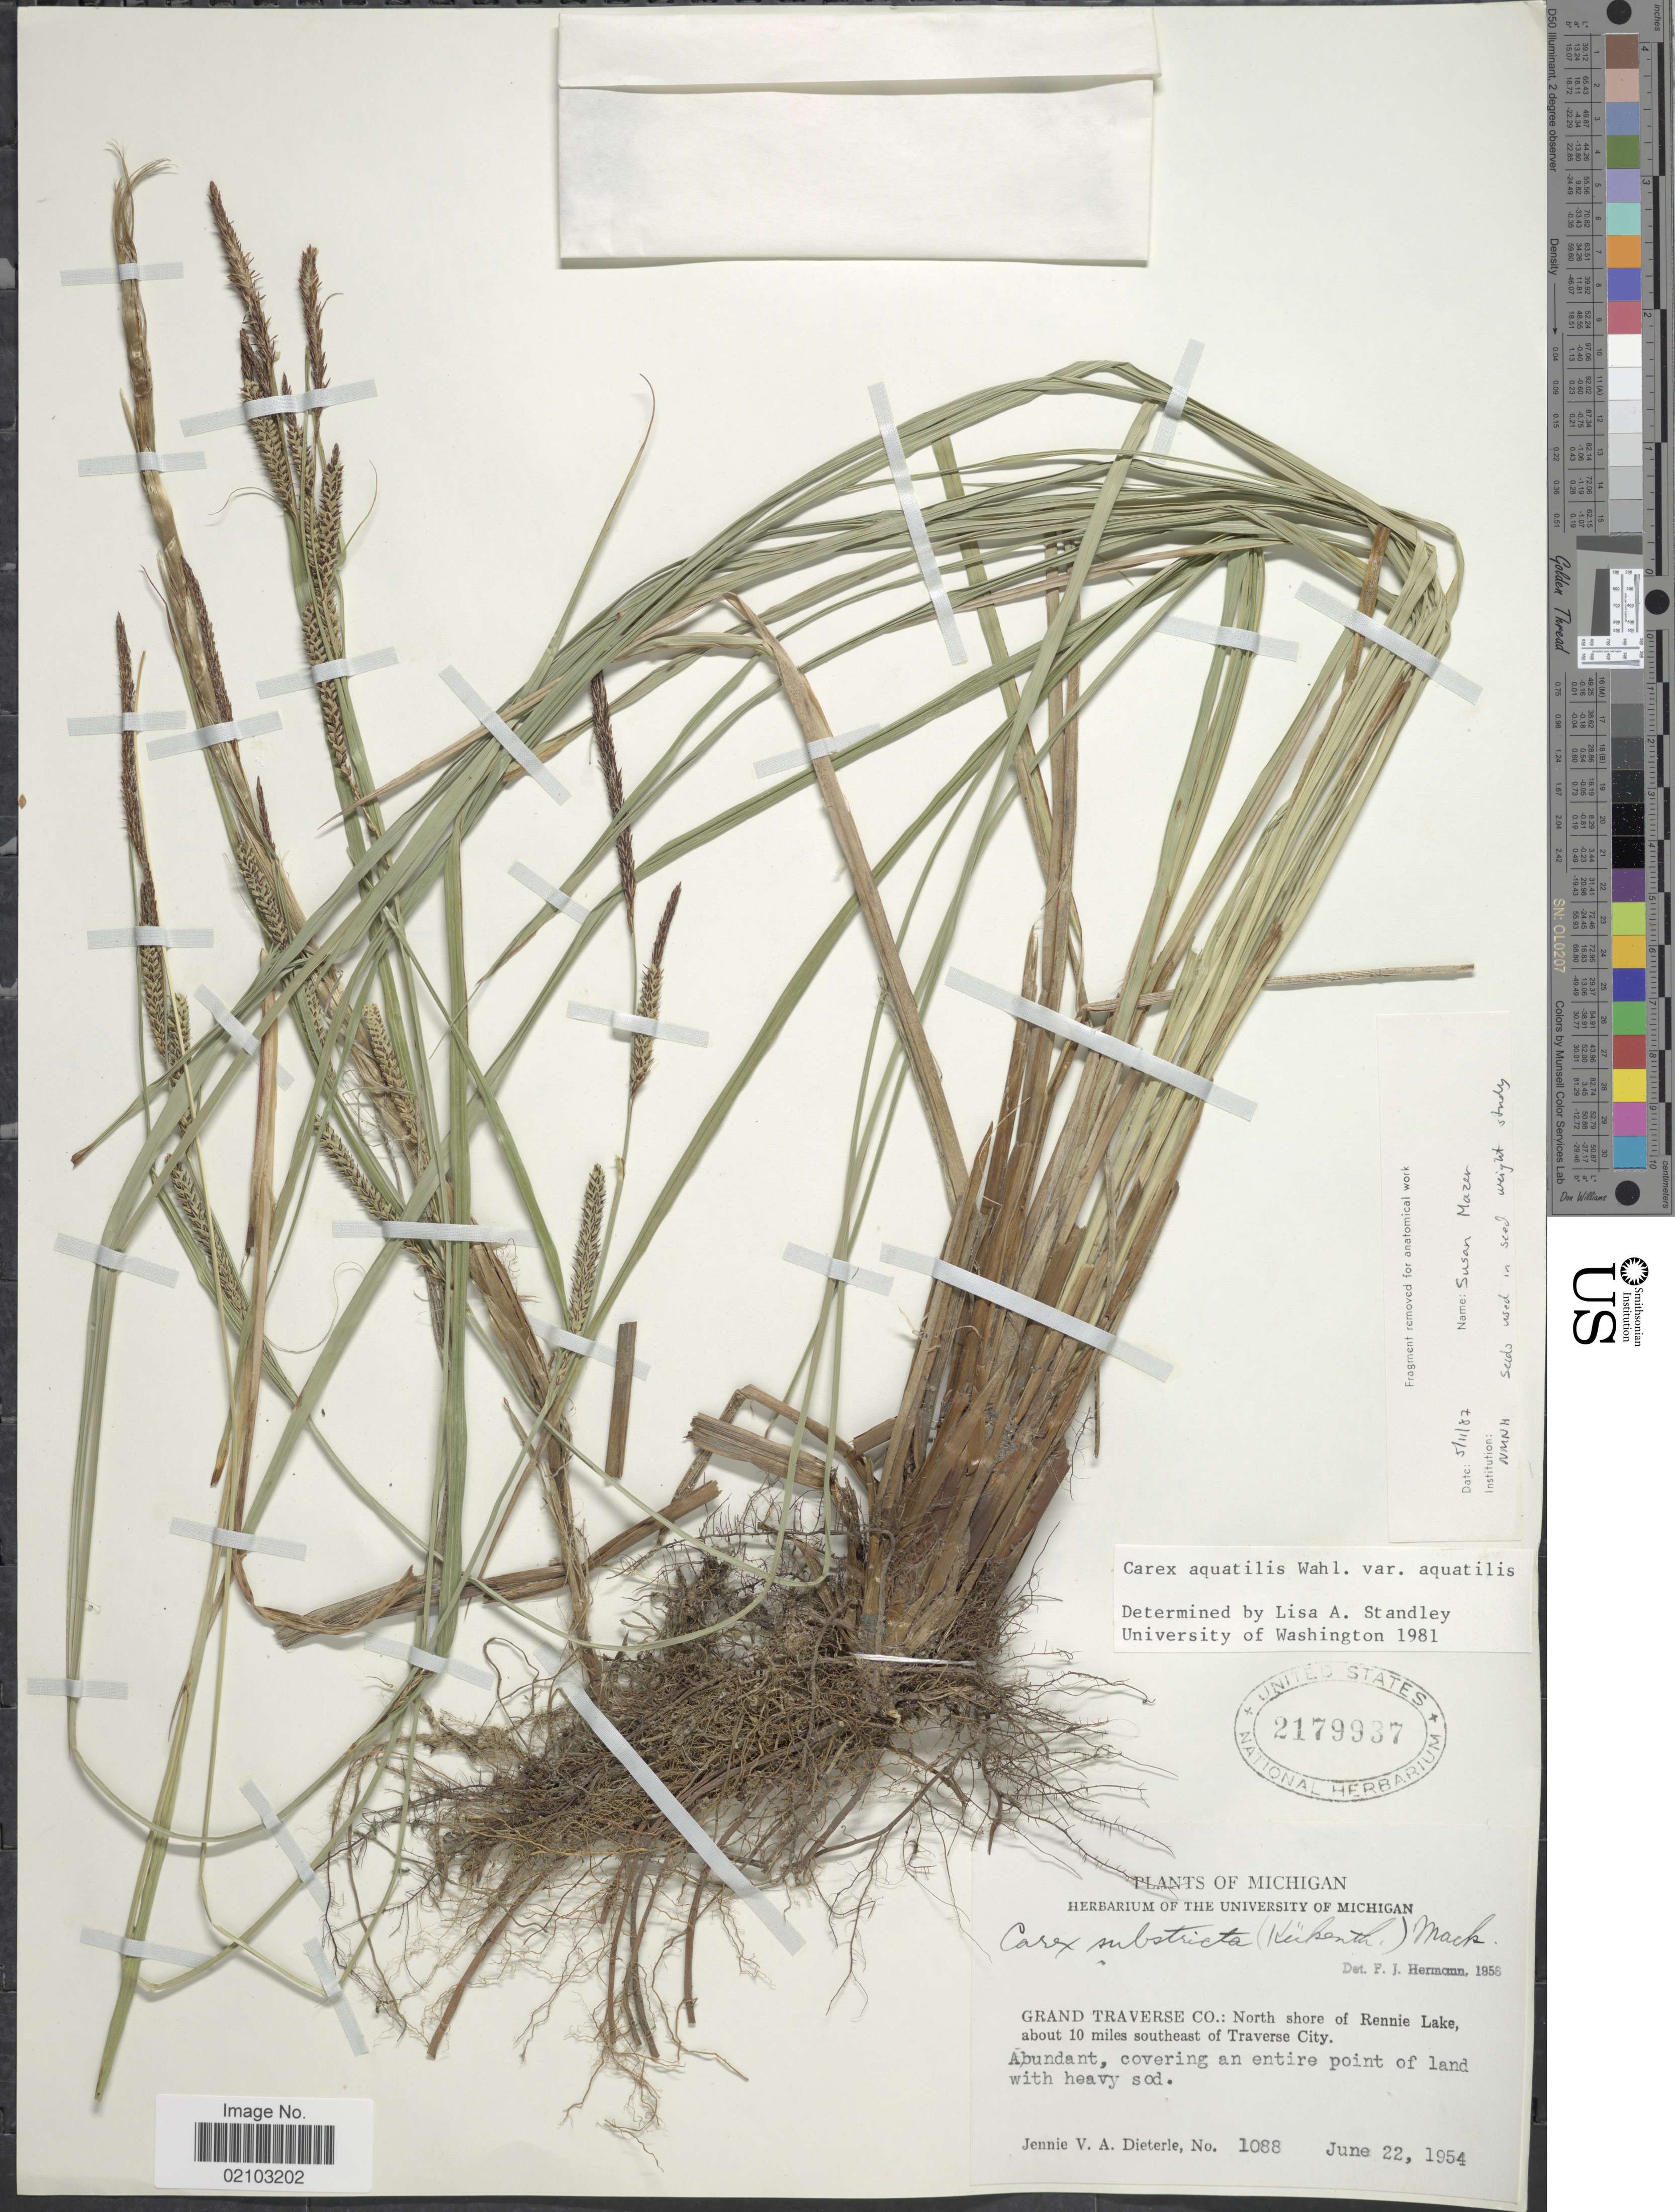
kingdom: Plantae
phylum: Tracheophyta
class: Liliopsida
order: Poales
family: Cyperaceae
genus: Carex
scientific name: Carex aquatilis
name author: Wahlenb.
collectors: J. Dieterle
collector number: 1088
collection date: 1954-06-22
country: United States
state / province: Michigan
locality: Grand Traverse Co.: North shore of Rennie Lake, about 10 miles southeast of Traverse City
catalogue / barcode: US 2179937